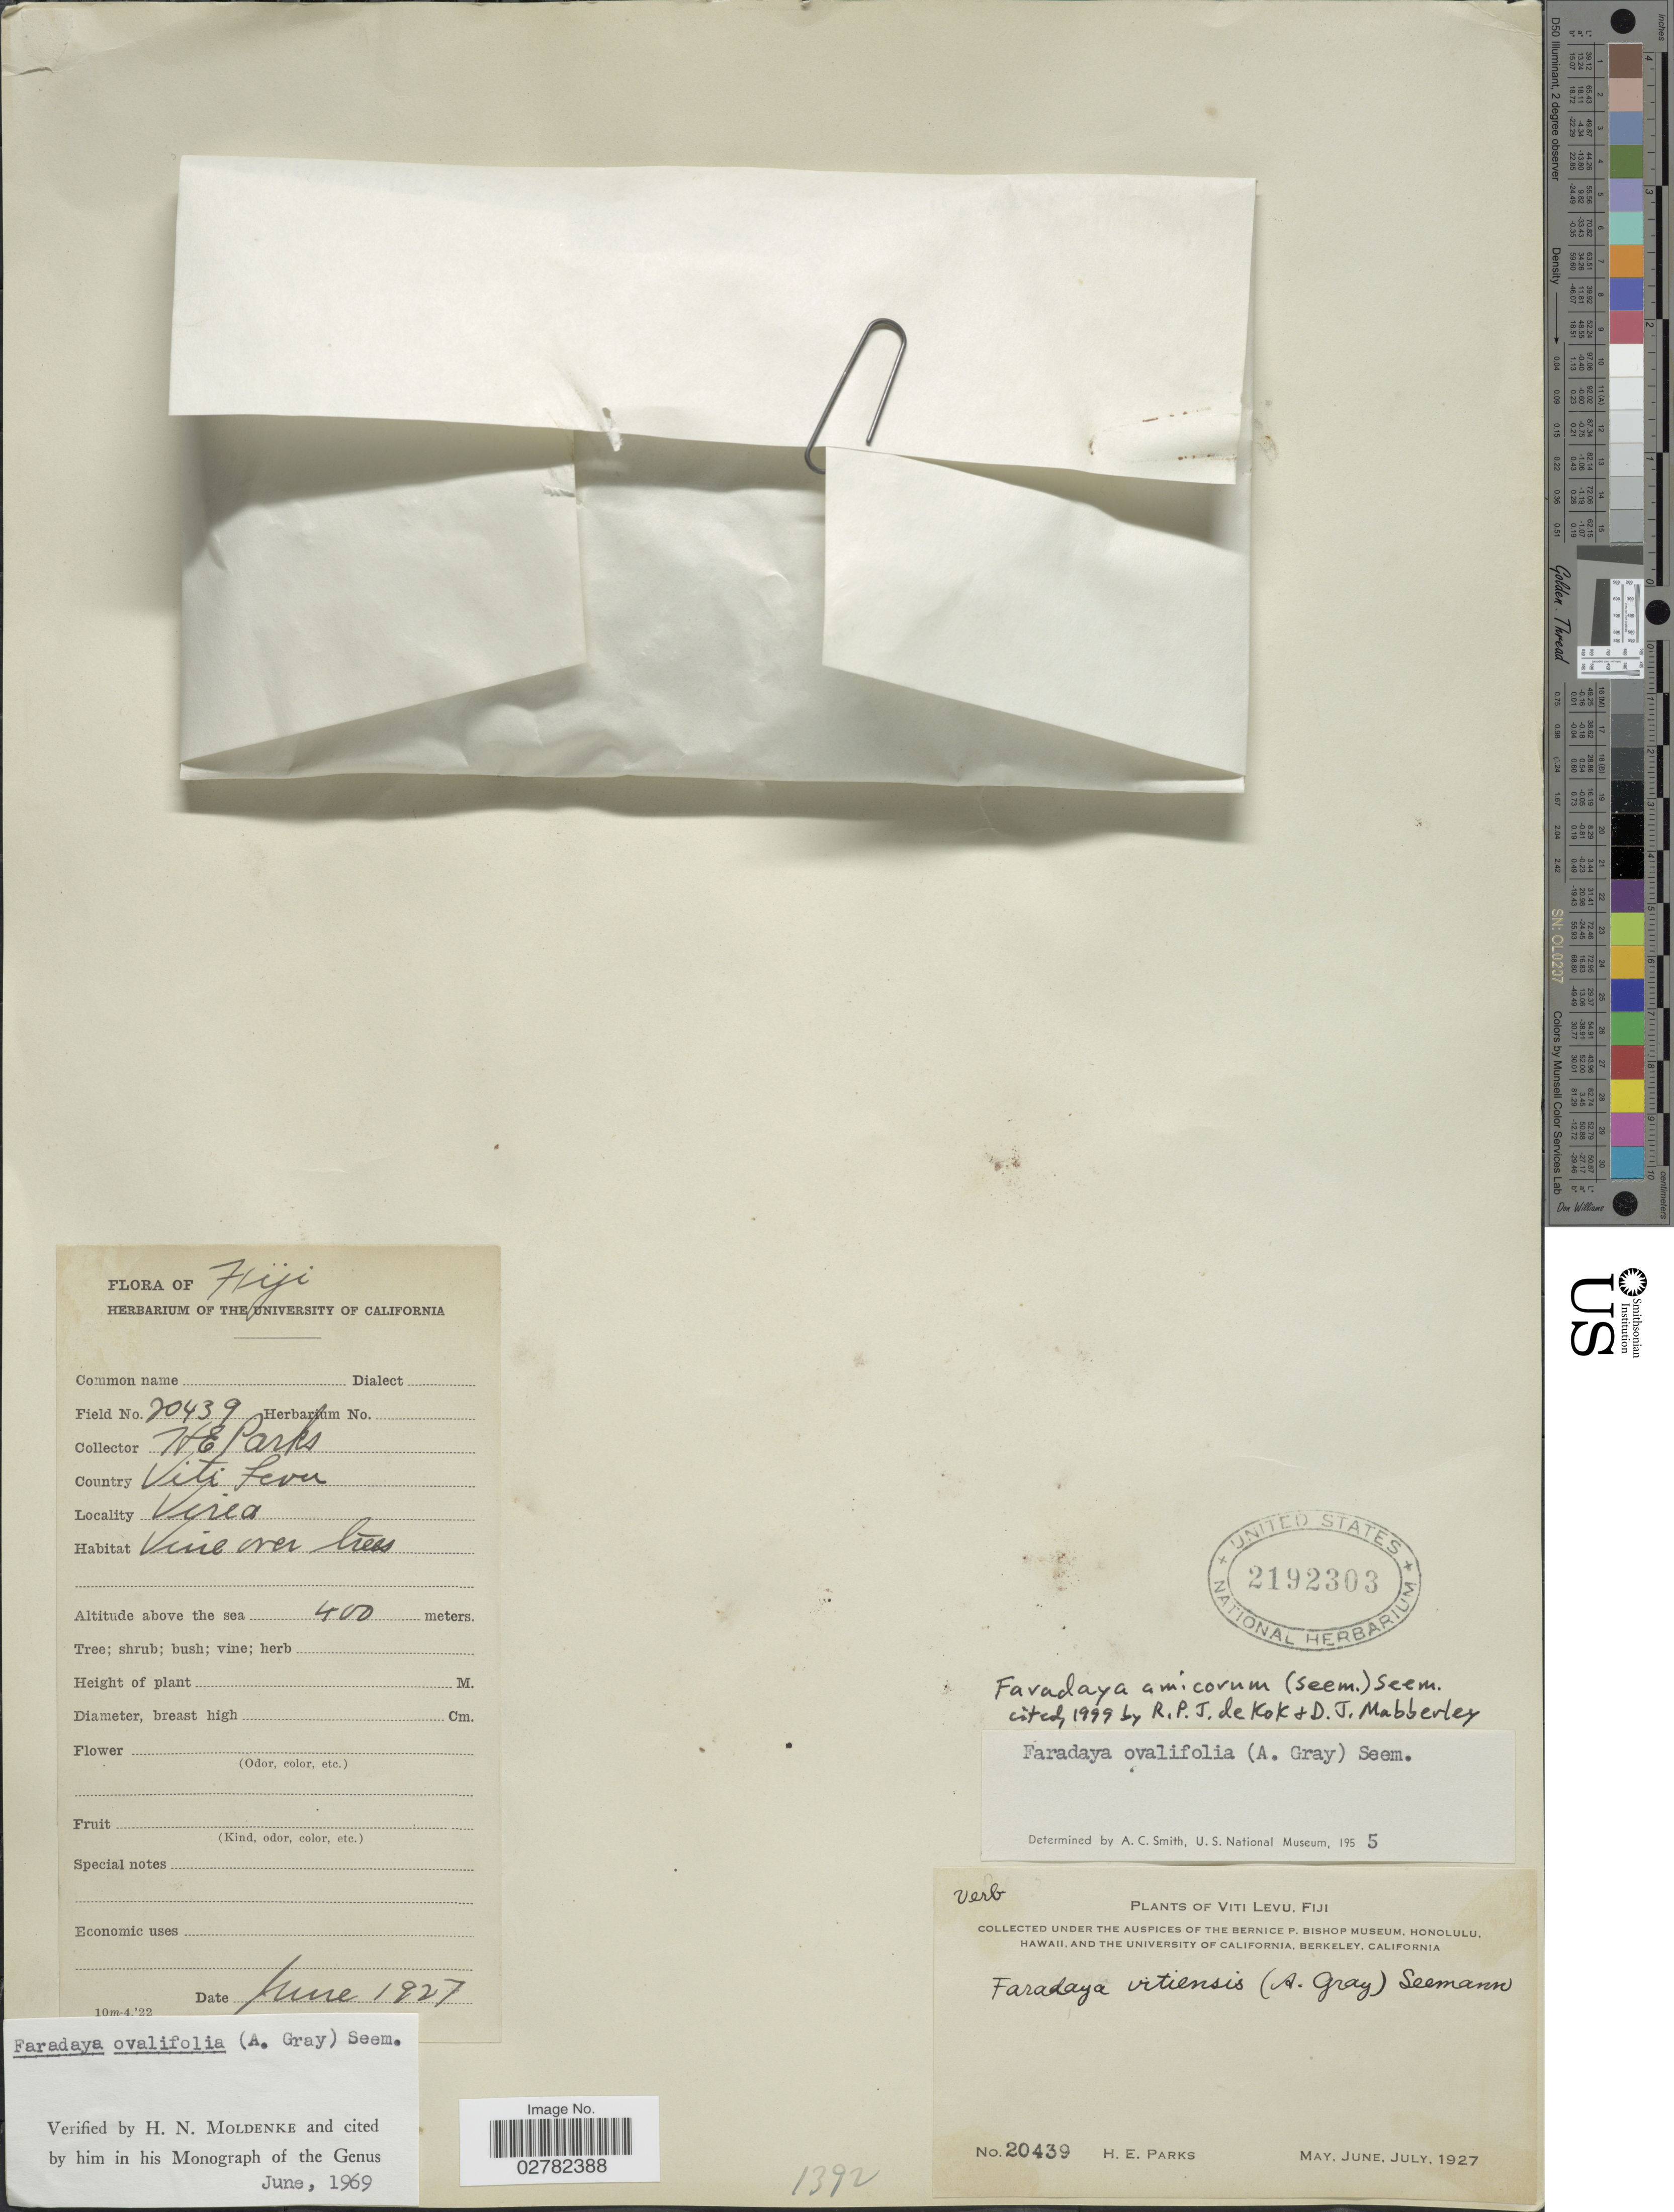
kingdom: Plantae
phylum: Tracheophyta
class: Magnoliopsida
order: Lamiales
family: Lamiaceae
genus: Faradaya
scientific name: Faradaya amicorum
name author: (Seem.) Seem.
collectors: H. E. Parks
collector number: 20439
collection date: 1927-06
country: Fiji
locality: Country Viti Levu, Virea.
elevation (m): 400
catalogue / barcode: US 2192303